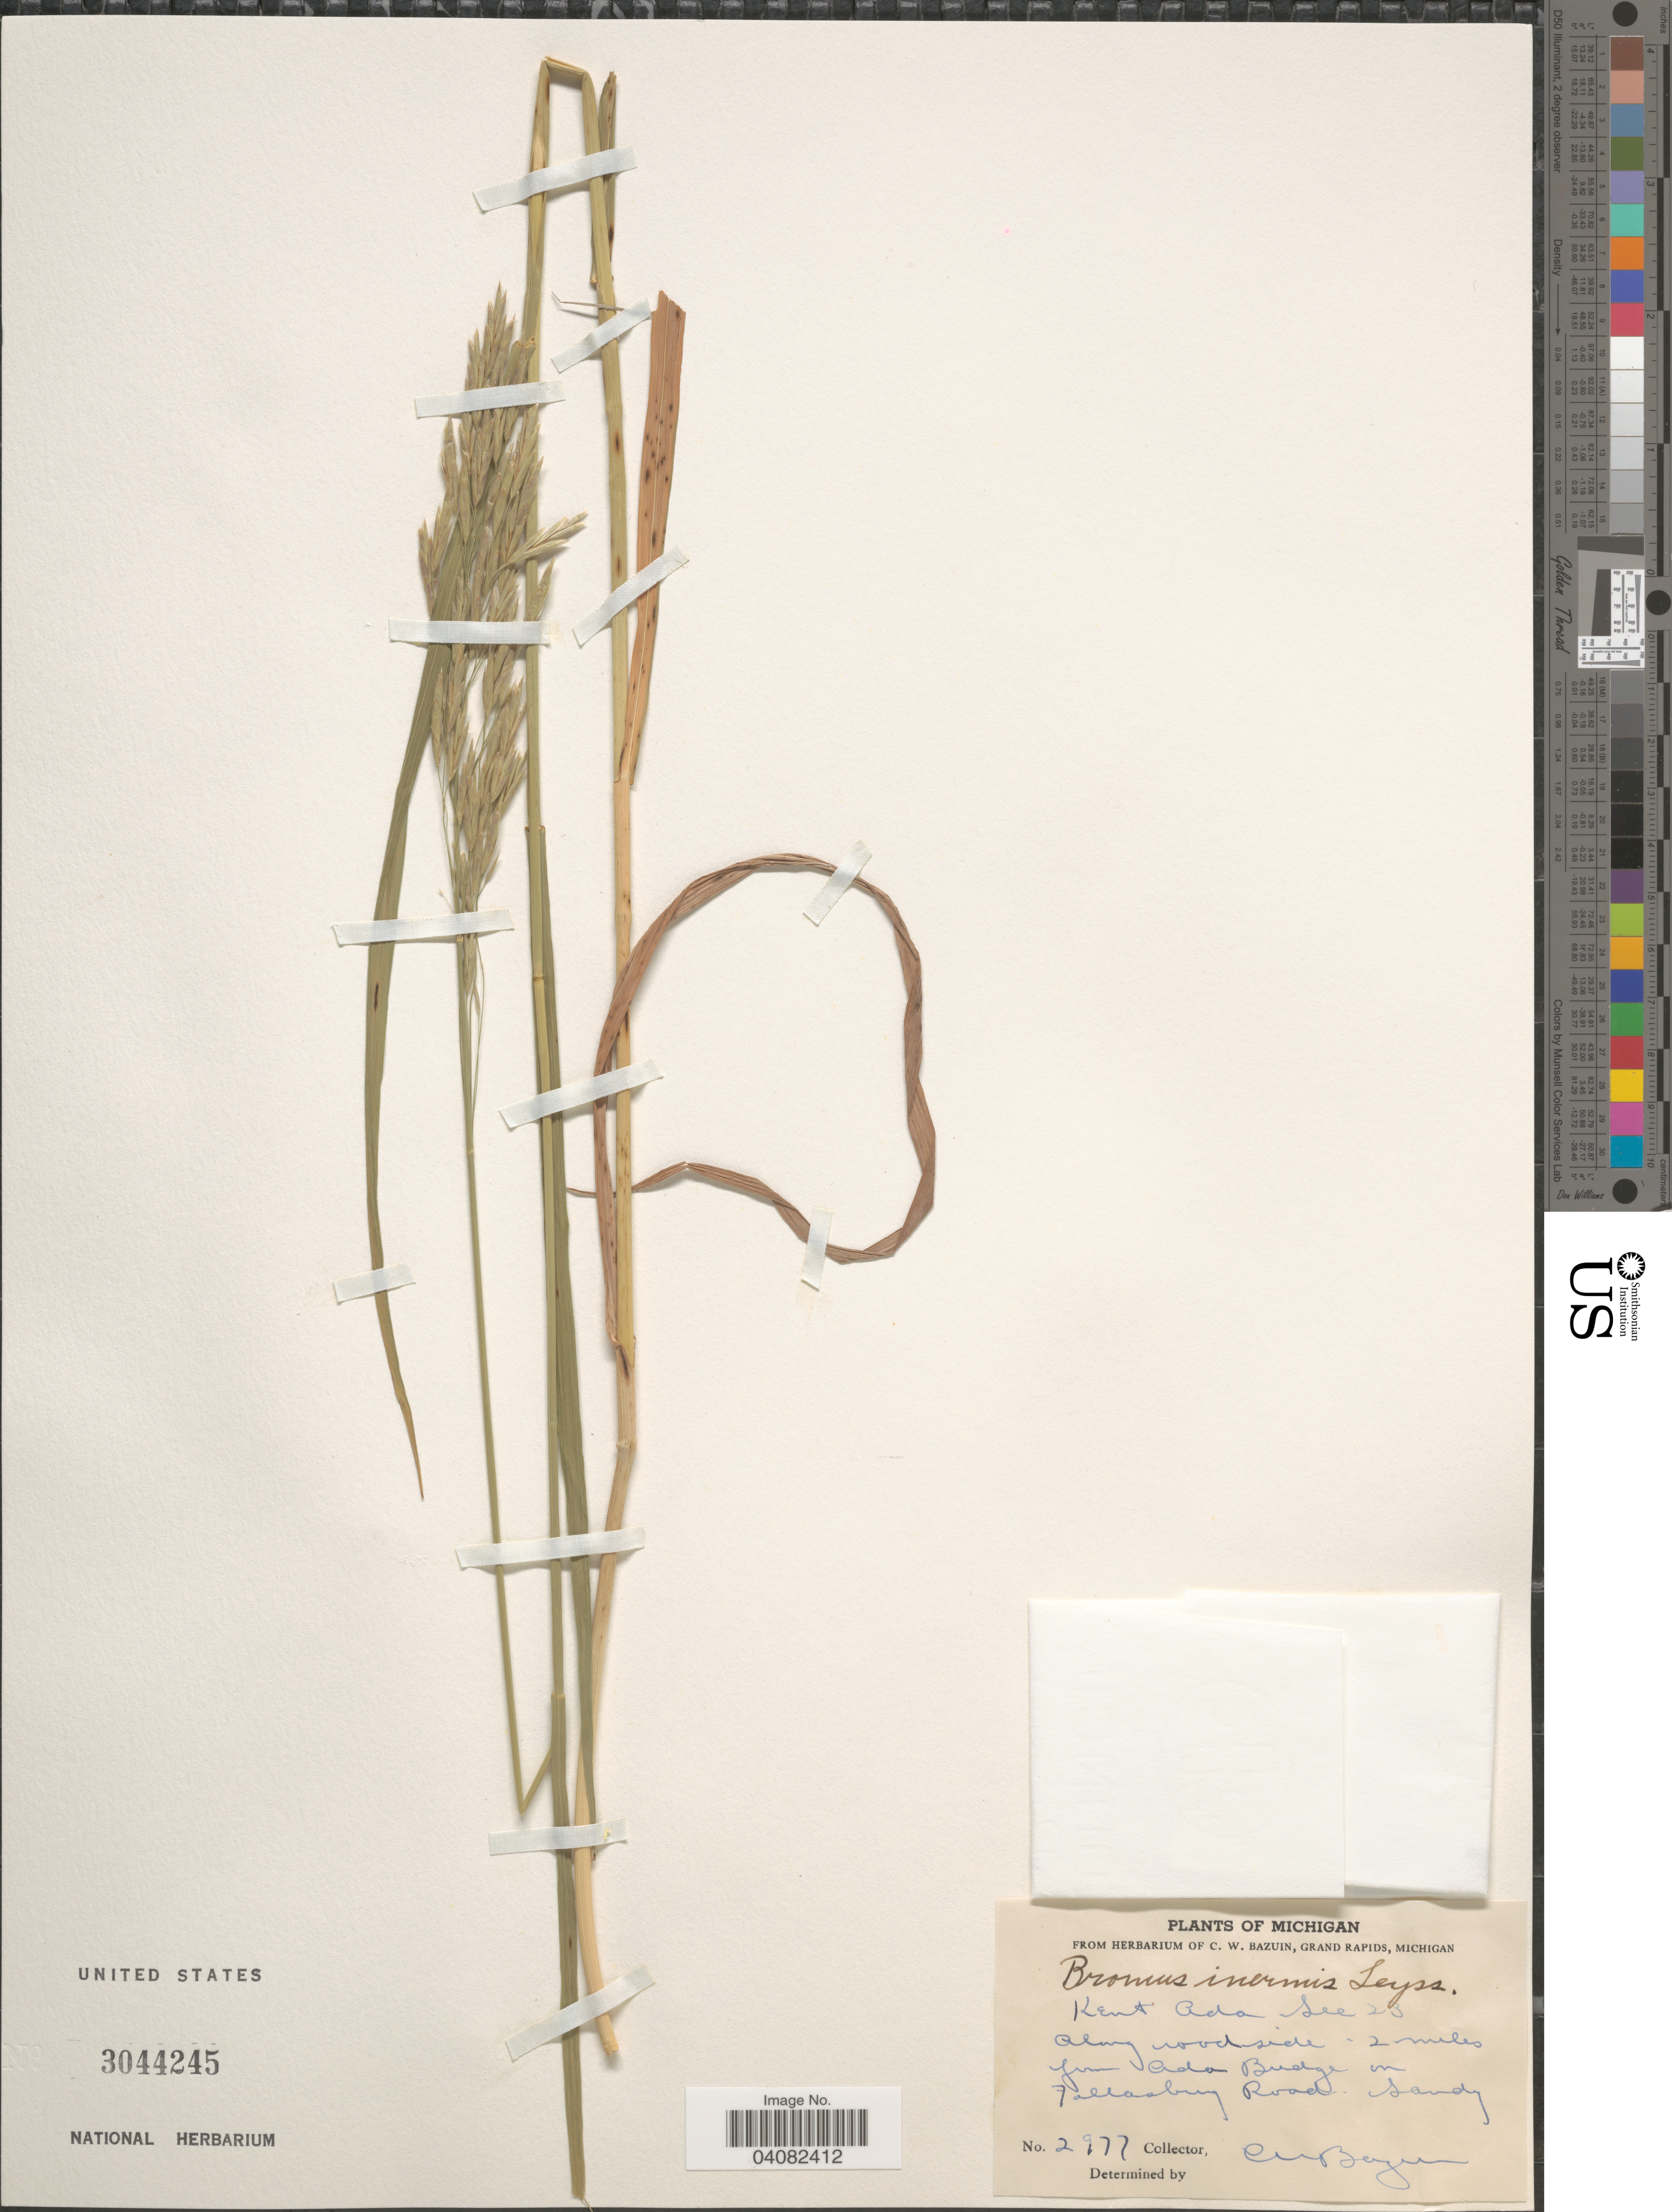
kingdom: Plantae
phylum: Tracheophyta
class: Liliopsida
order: Poales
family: Poaceae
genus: Bromus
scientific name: Bromus inermis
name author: Leyss.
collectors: C. Bazuin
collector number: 2977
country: United States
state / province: Michigan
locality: Kent Ada Sec 23 along woodside - 2 miles from Ada Bridge on Fallasburg Road.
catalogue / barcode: US 3044245